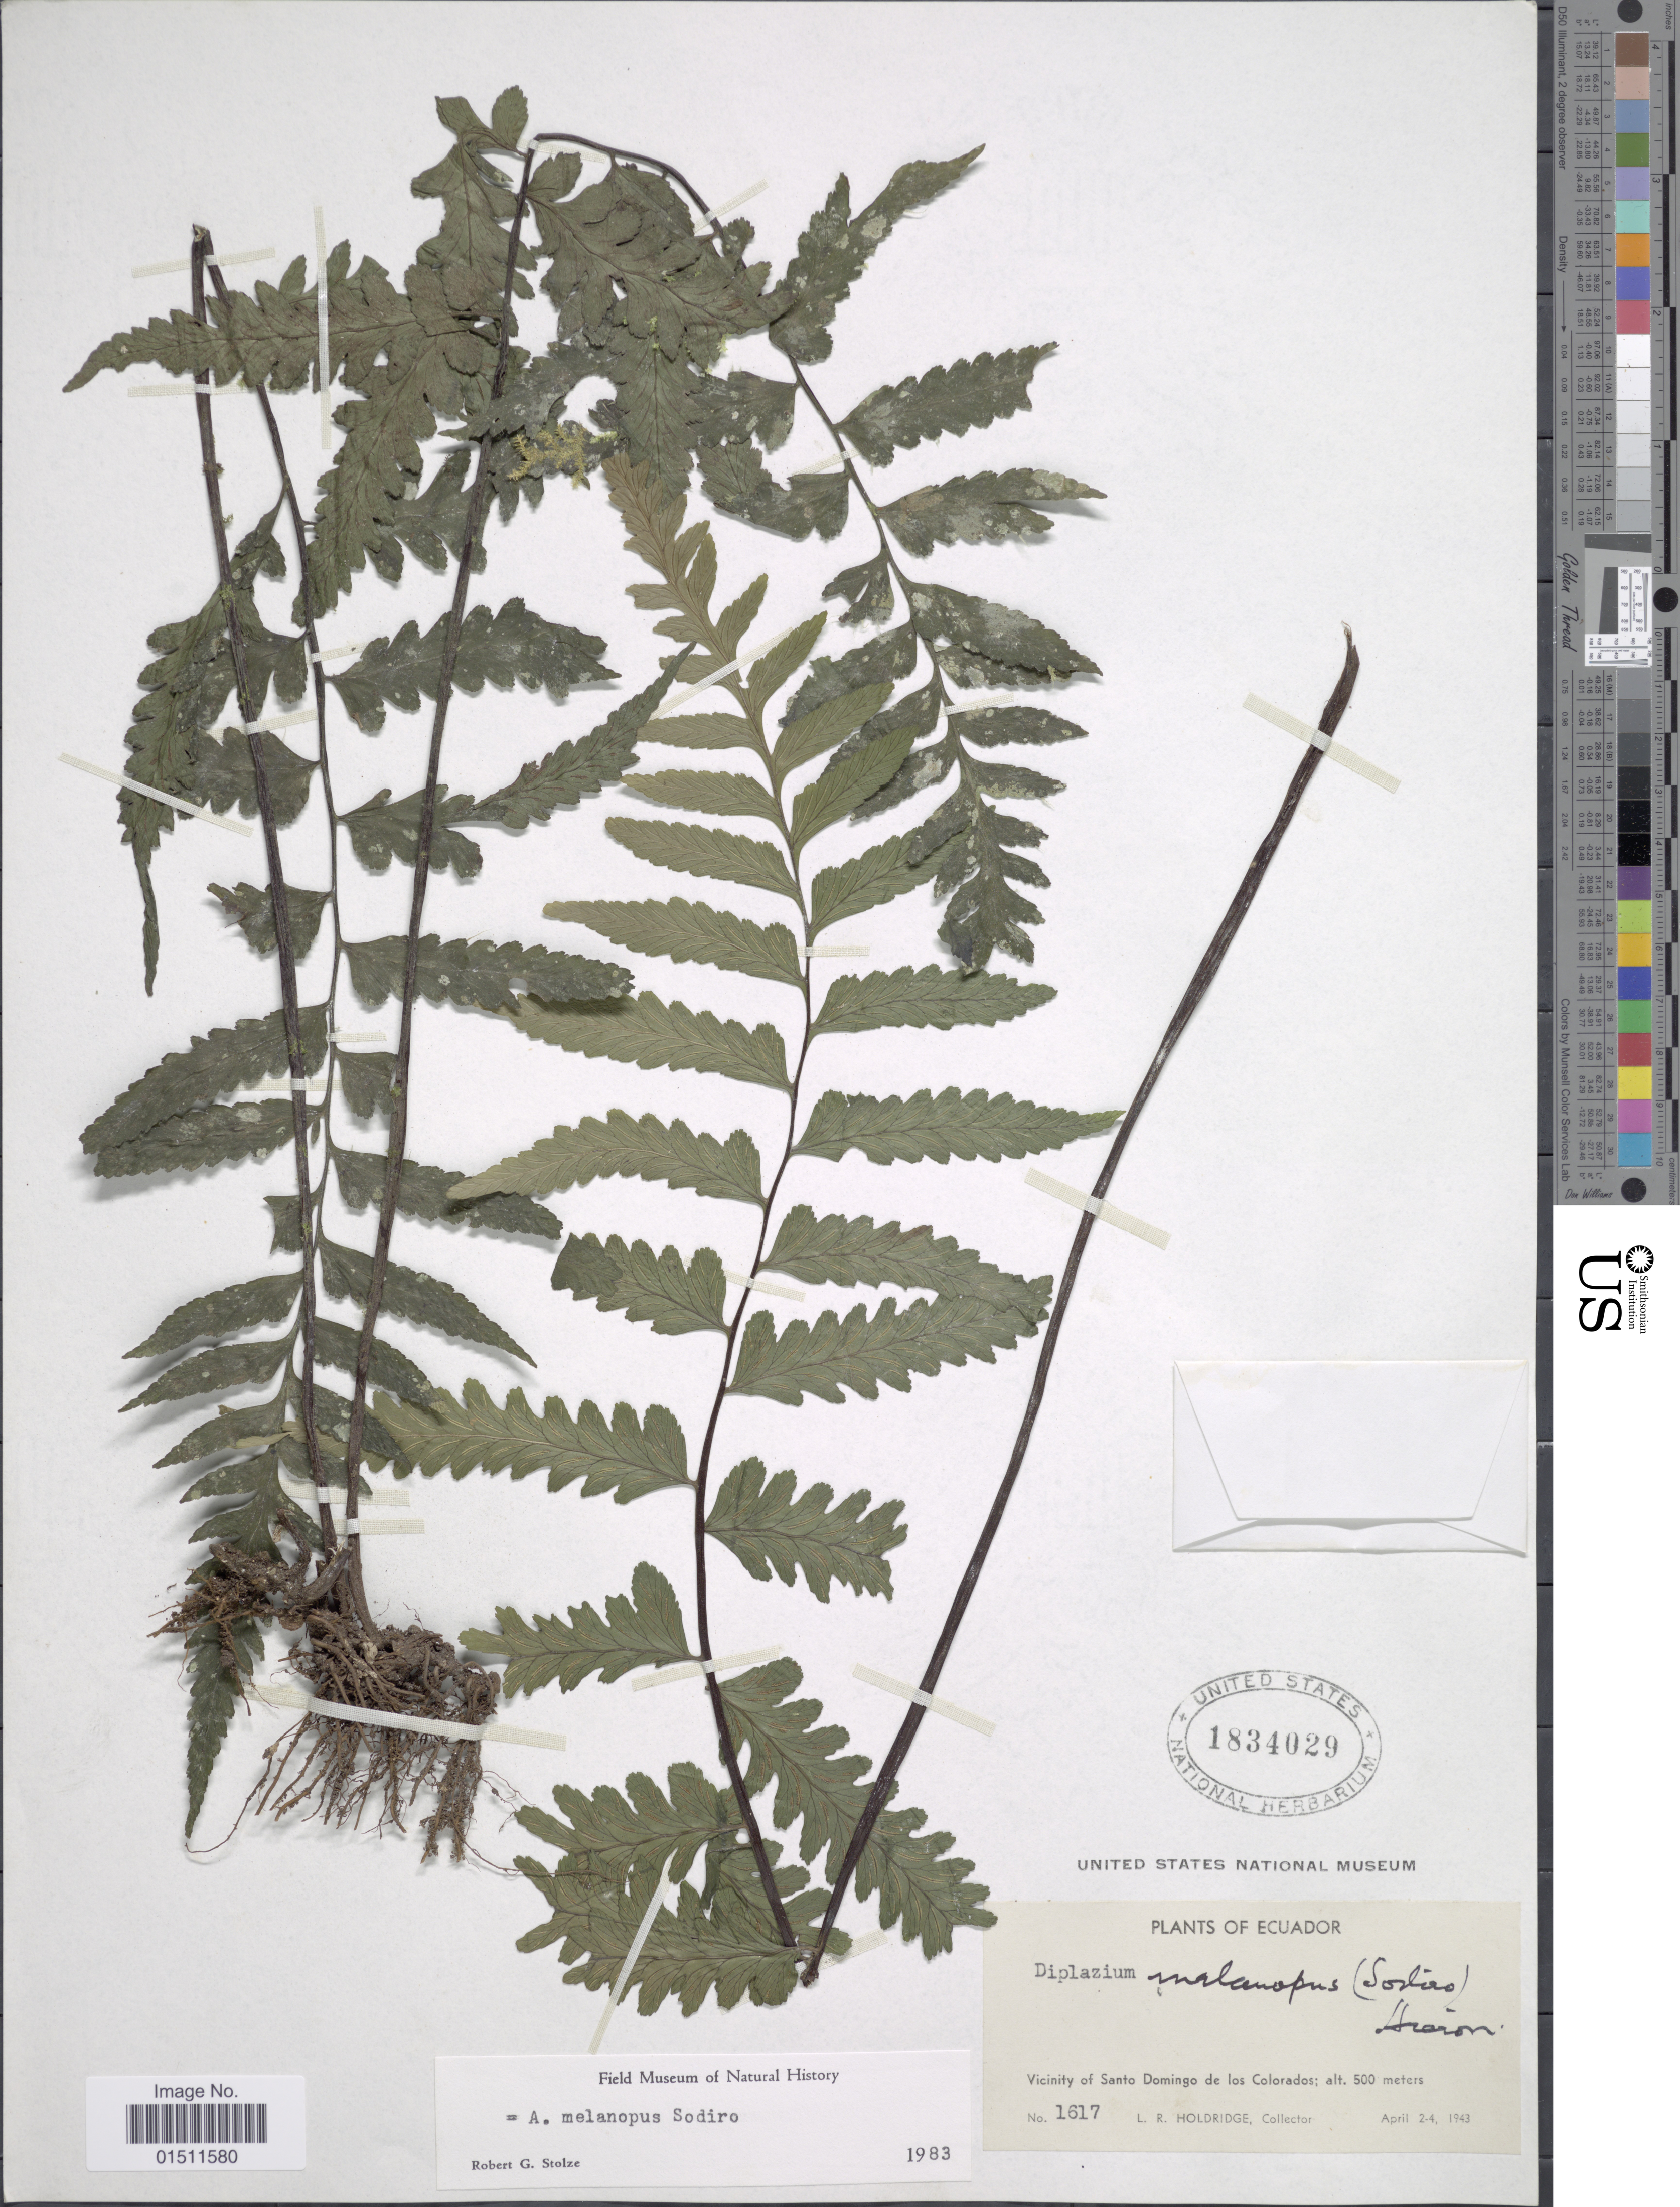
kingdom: Plantae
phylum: Tracheophyta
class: Polypodiopsida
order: Polypodiales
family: Aspleniaceae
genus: Asplenium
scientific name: Asplenium melanopus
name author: Sodiro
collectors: L. Holdridge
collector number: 1617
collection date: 1943-04-02/1943-04-04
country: Ecuador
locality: Vicinity of Santo Domingo de los Colorados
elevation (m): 500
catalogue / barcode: US 1834029